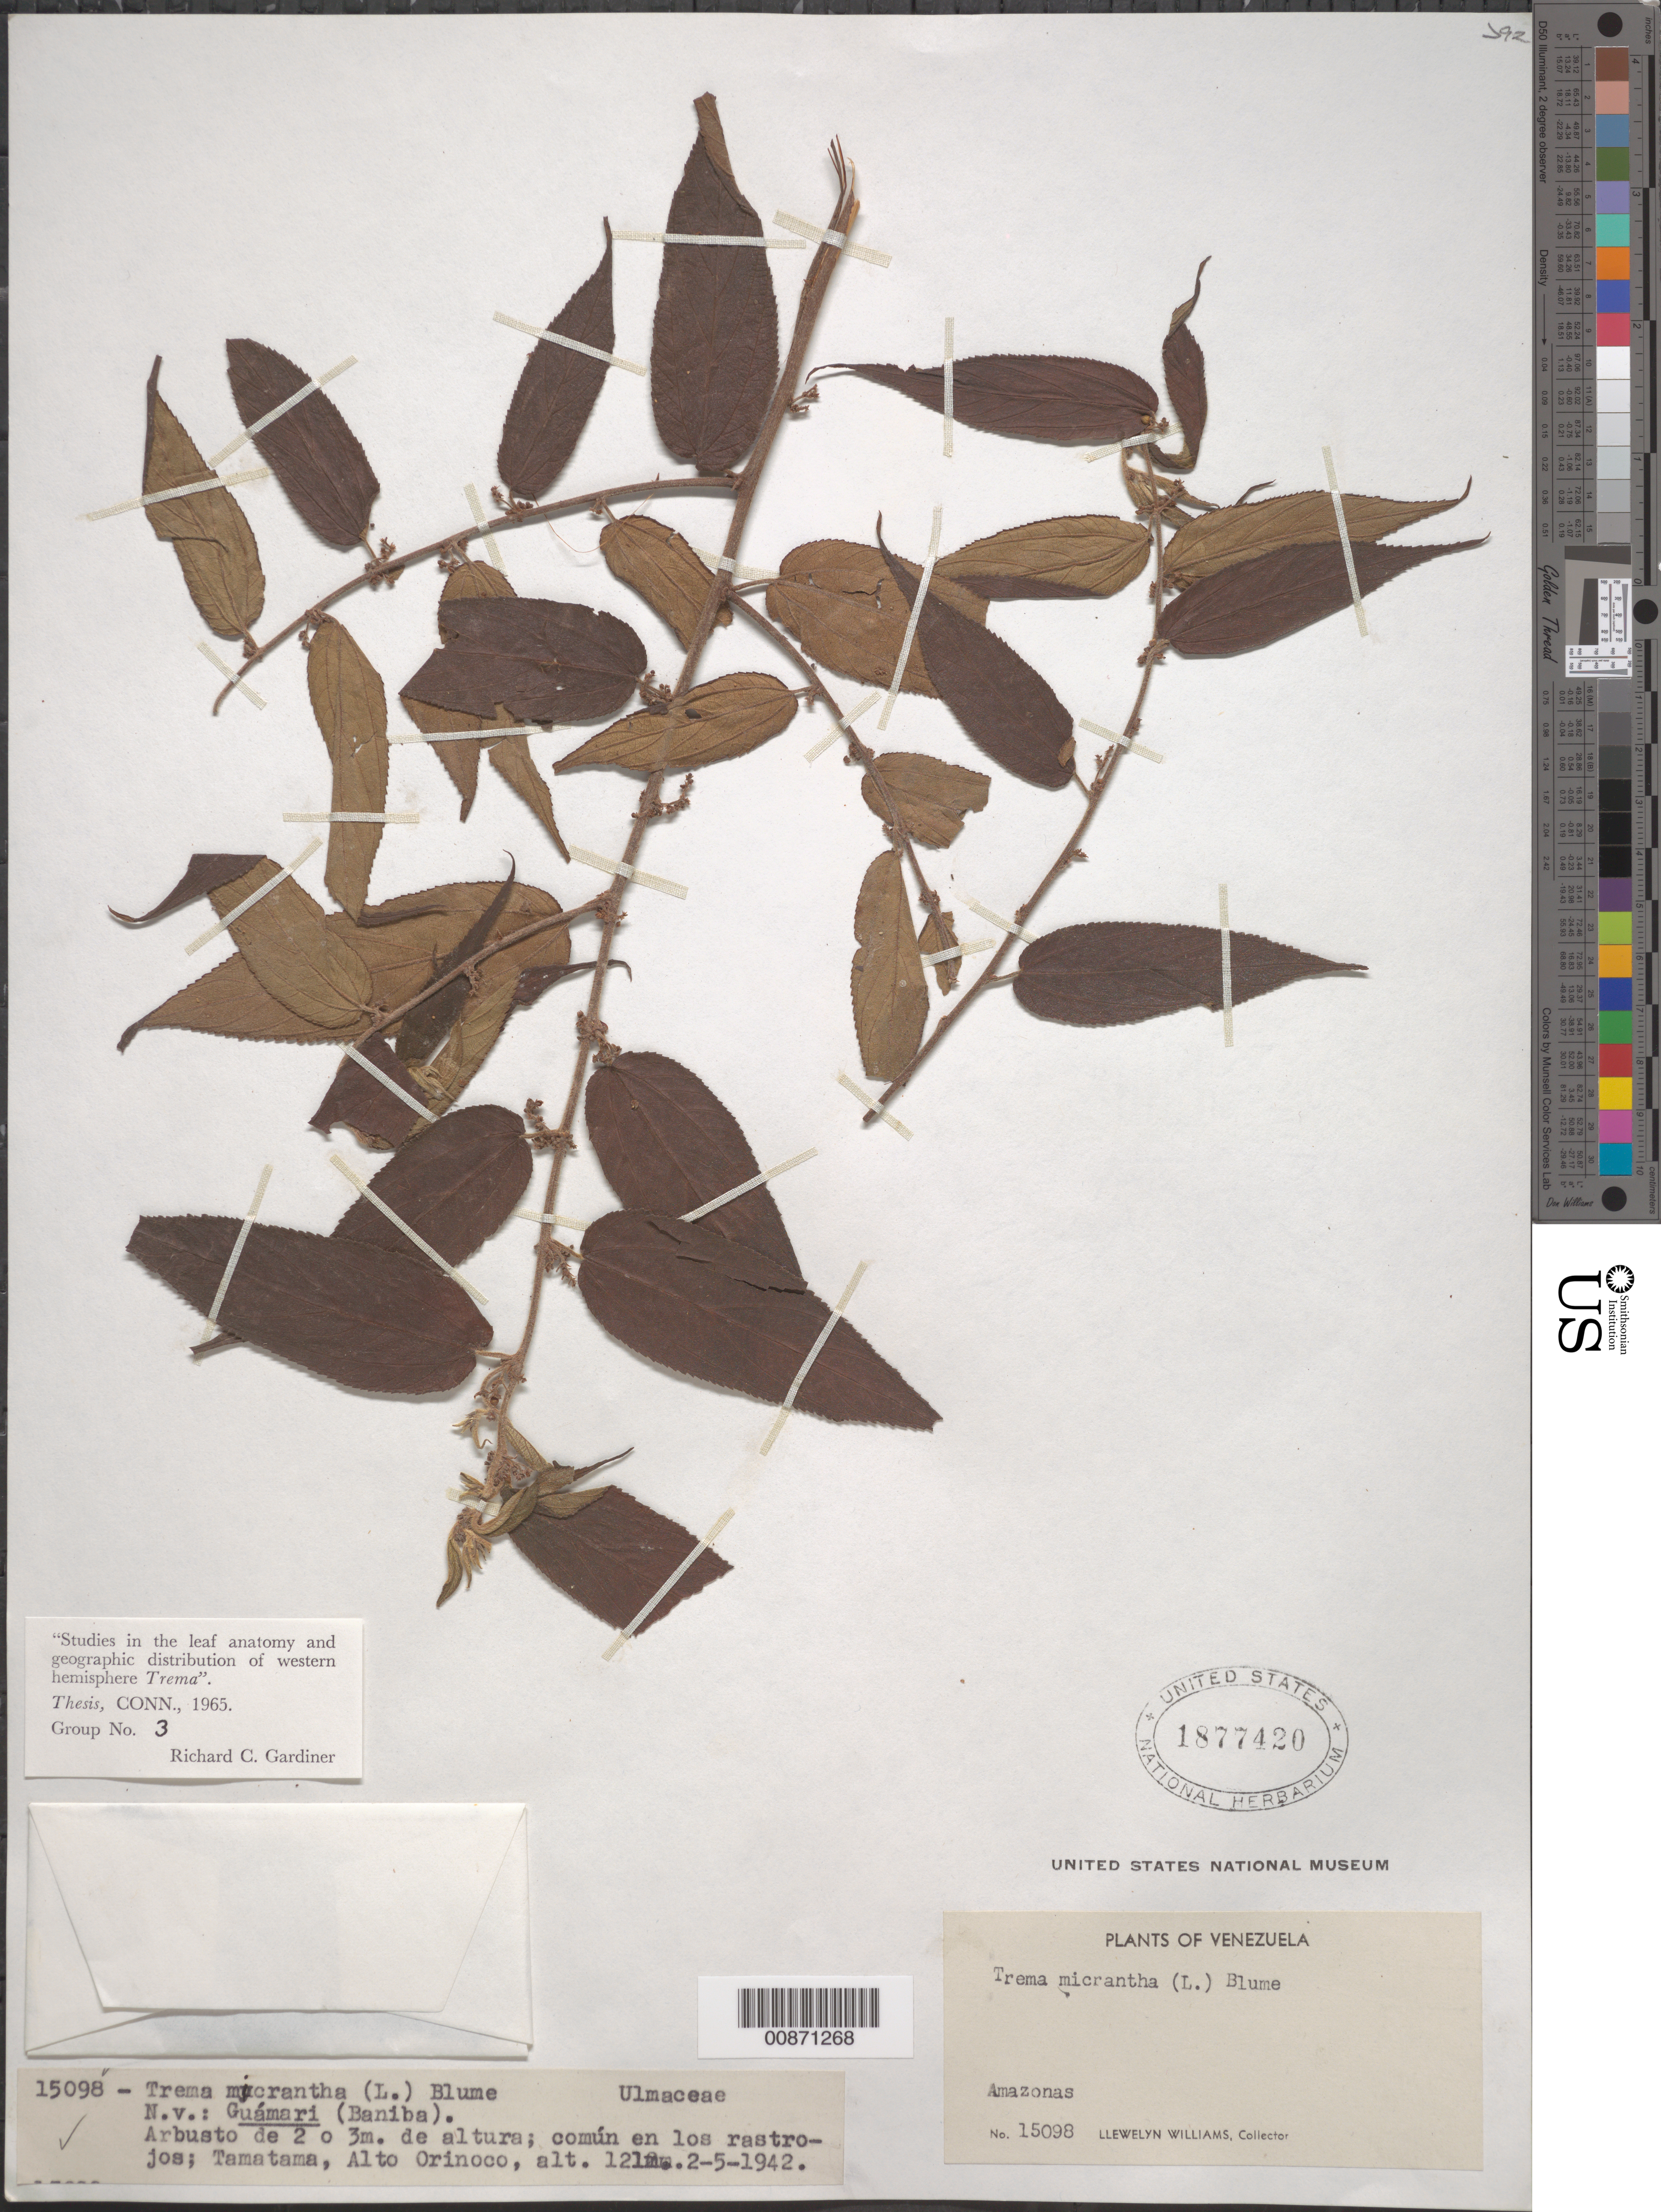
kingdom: Plantae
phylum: Tracheophyta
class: Magnoliopsida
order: Rosales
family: Cannabaceae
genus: Trema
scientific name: Trema micranthum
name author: (L.) Blume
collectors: Ll. Williams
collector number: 15098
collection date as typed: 2-May-42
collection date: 1942-05-02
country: Venezuela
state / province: Amazonas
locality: Tamatama, Río Orinoco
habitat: Rastrojos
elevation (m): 121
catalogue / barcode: US 1877420